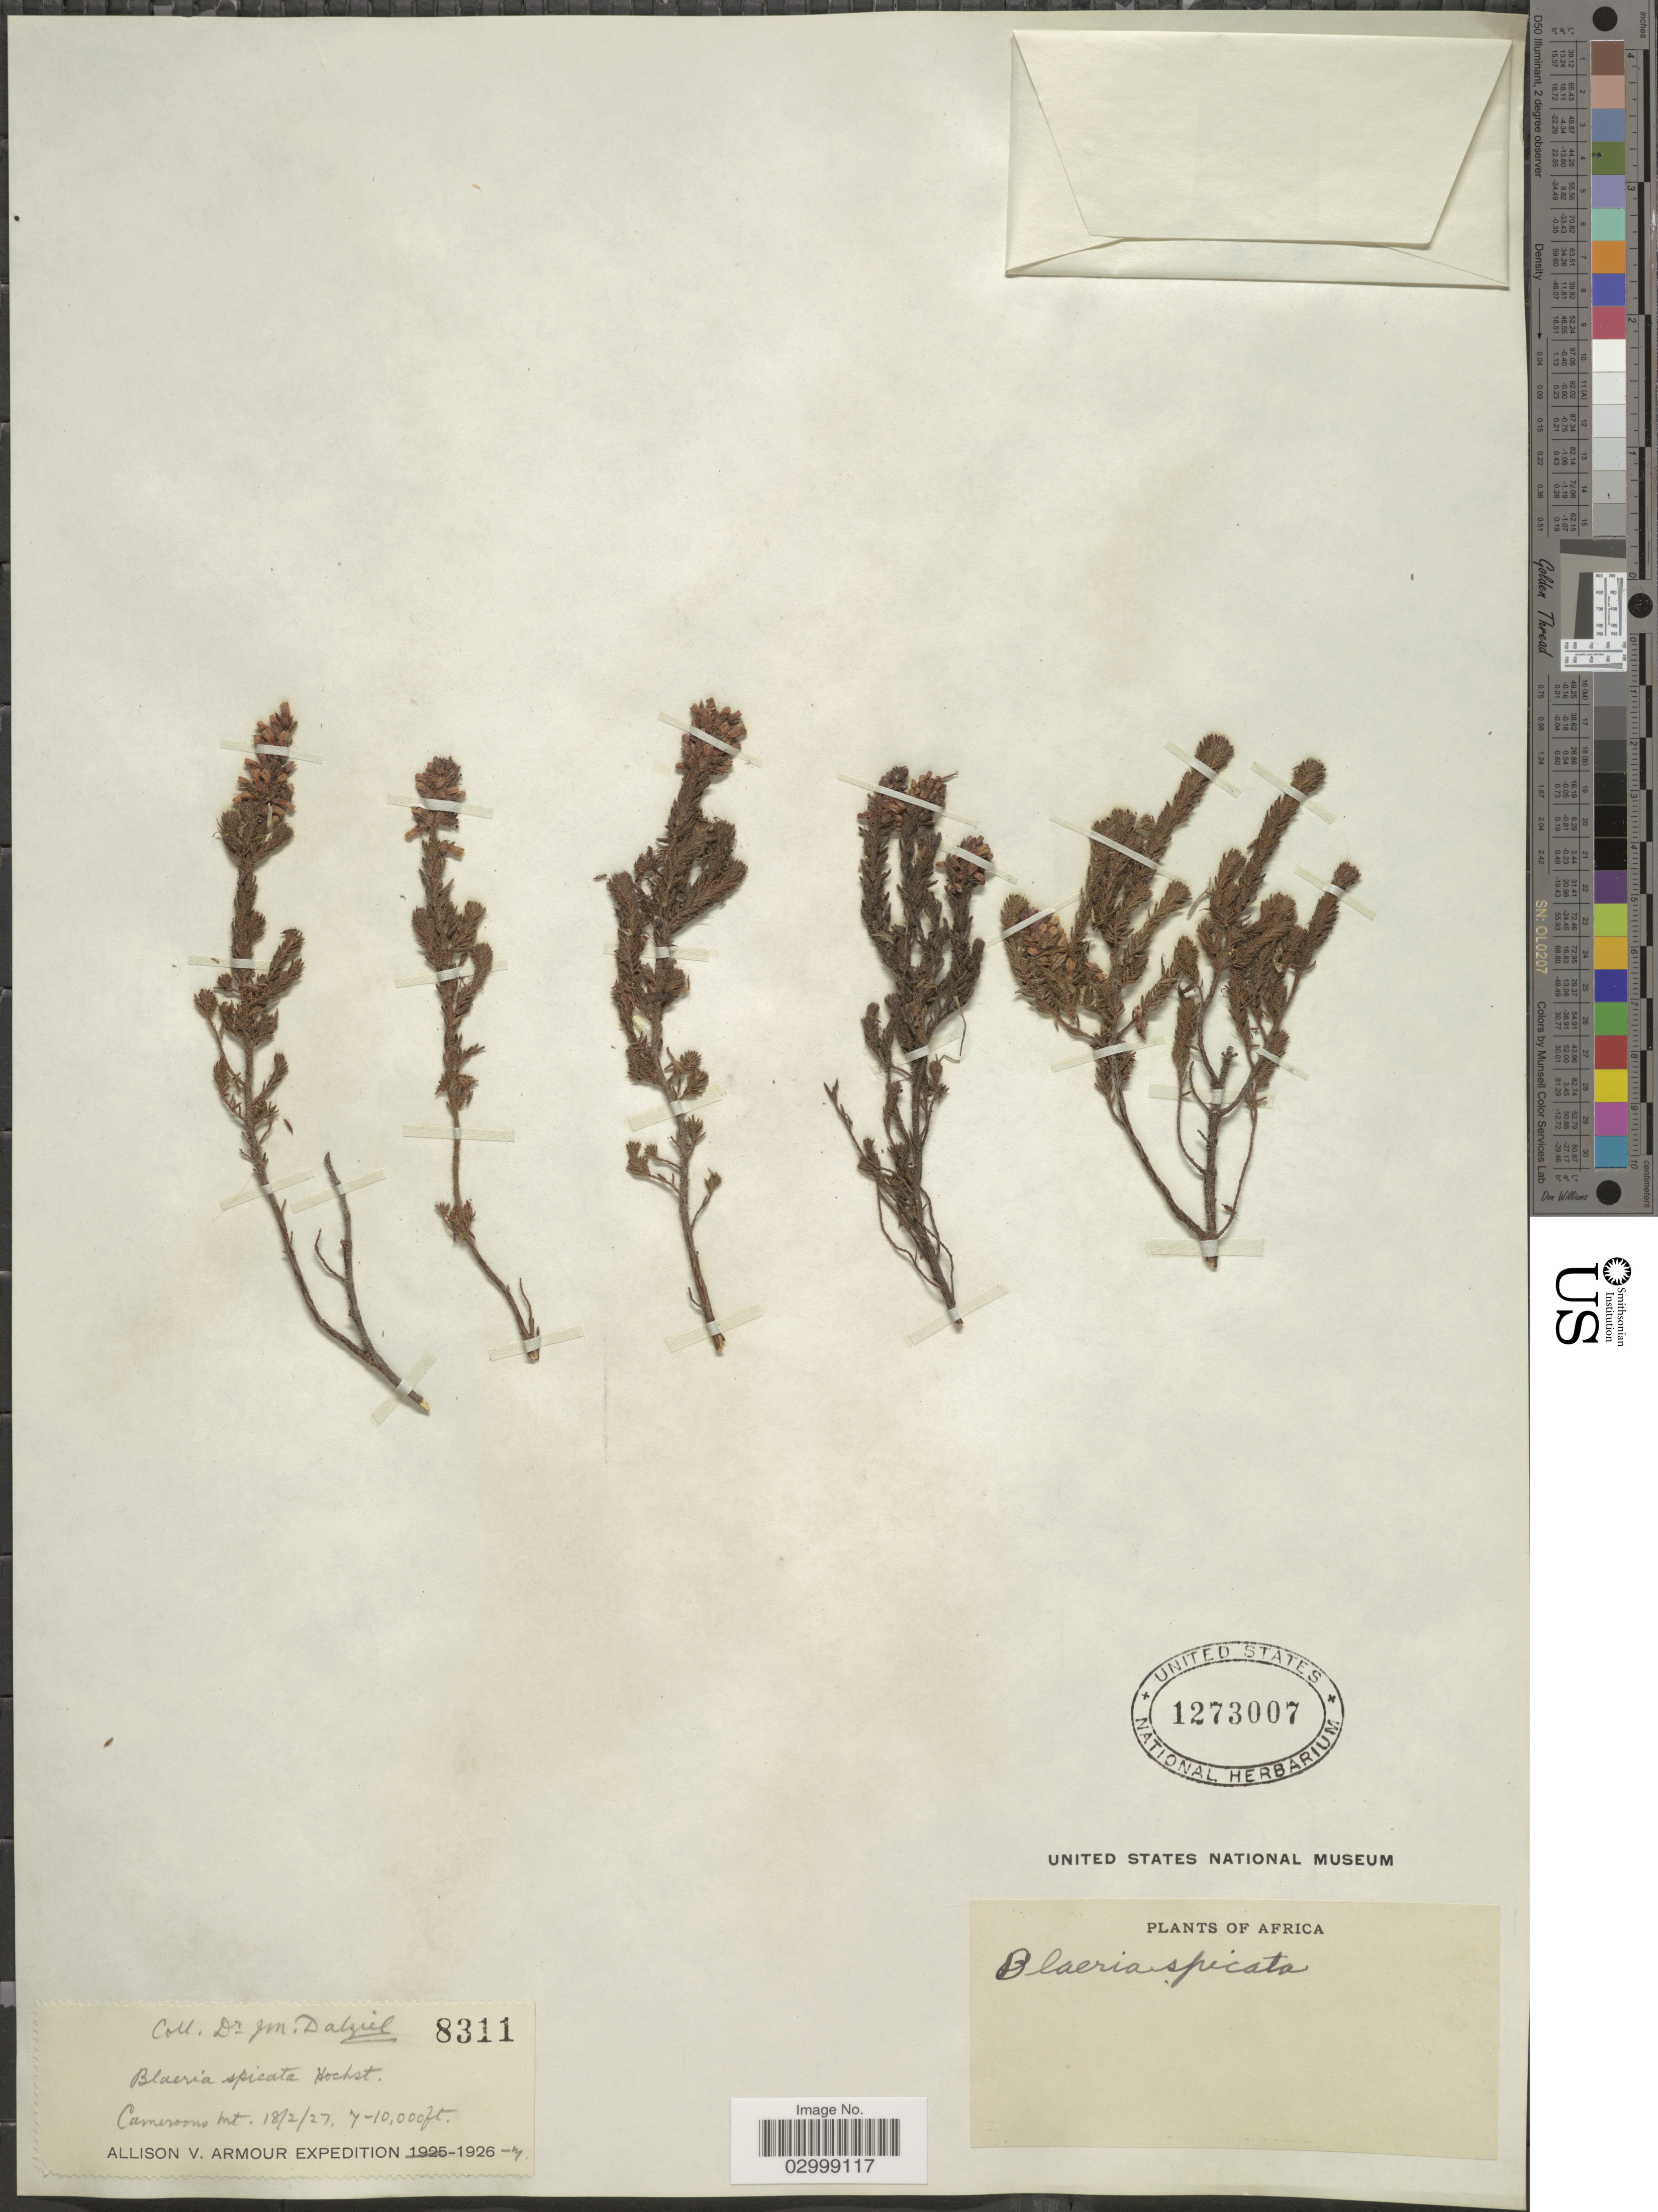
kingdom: Plantae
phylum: Tracheophyta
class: Magnoliopsida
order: Ericales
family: Ericaceae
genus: Blaeria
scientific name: Blaeria spicata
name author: Hochst. ex A. Rich.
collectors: J. Dalziel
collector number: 8311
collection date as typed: Transcribed d/m/y: 18/2/27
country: Cameroon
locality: Africa, Cameroons Mt.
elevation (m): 2134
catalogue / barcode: US 1273007